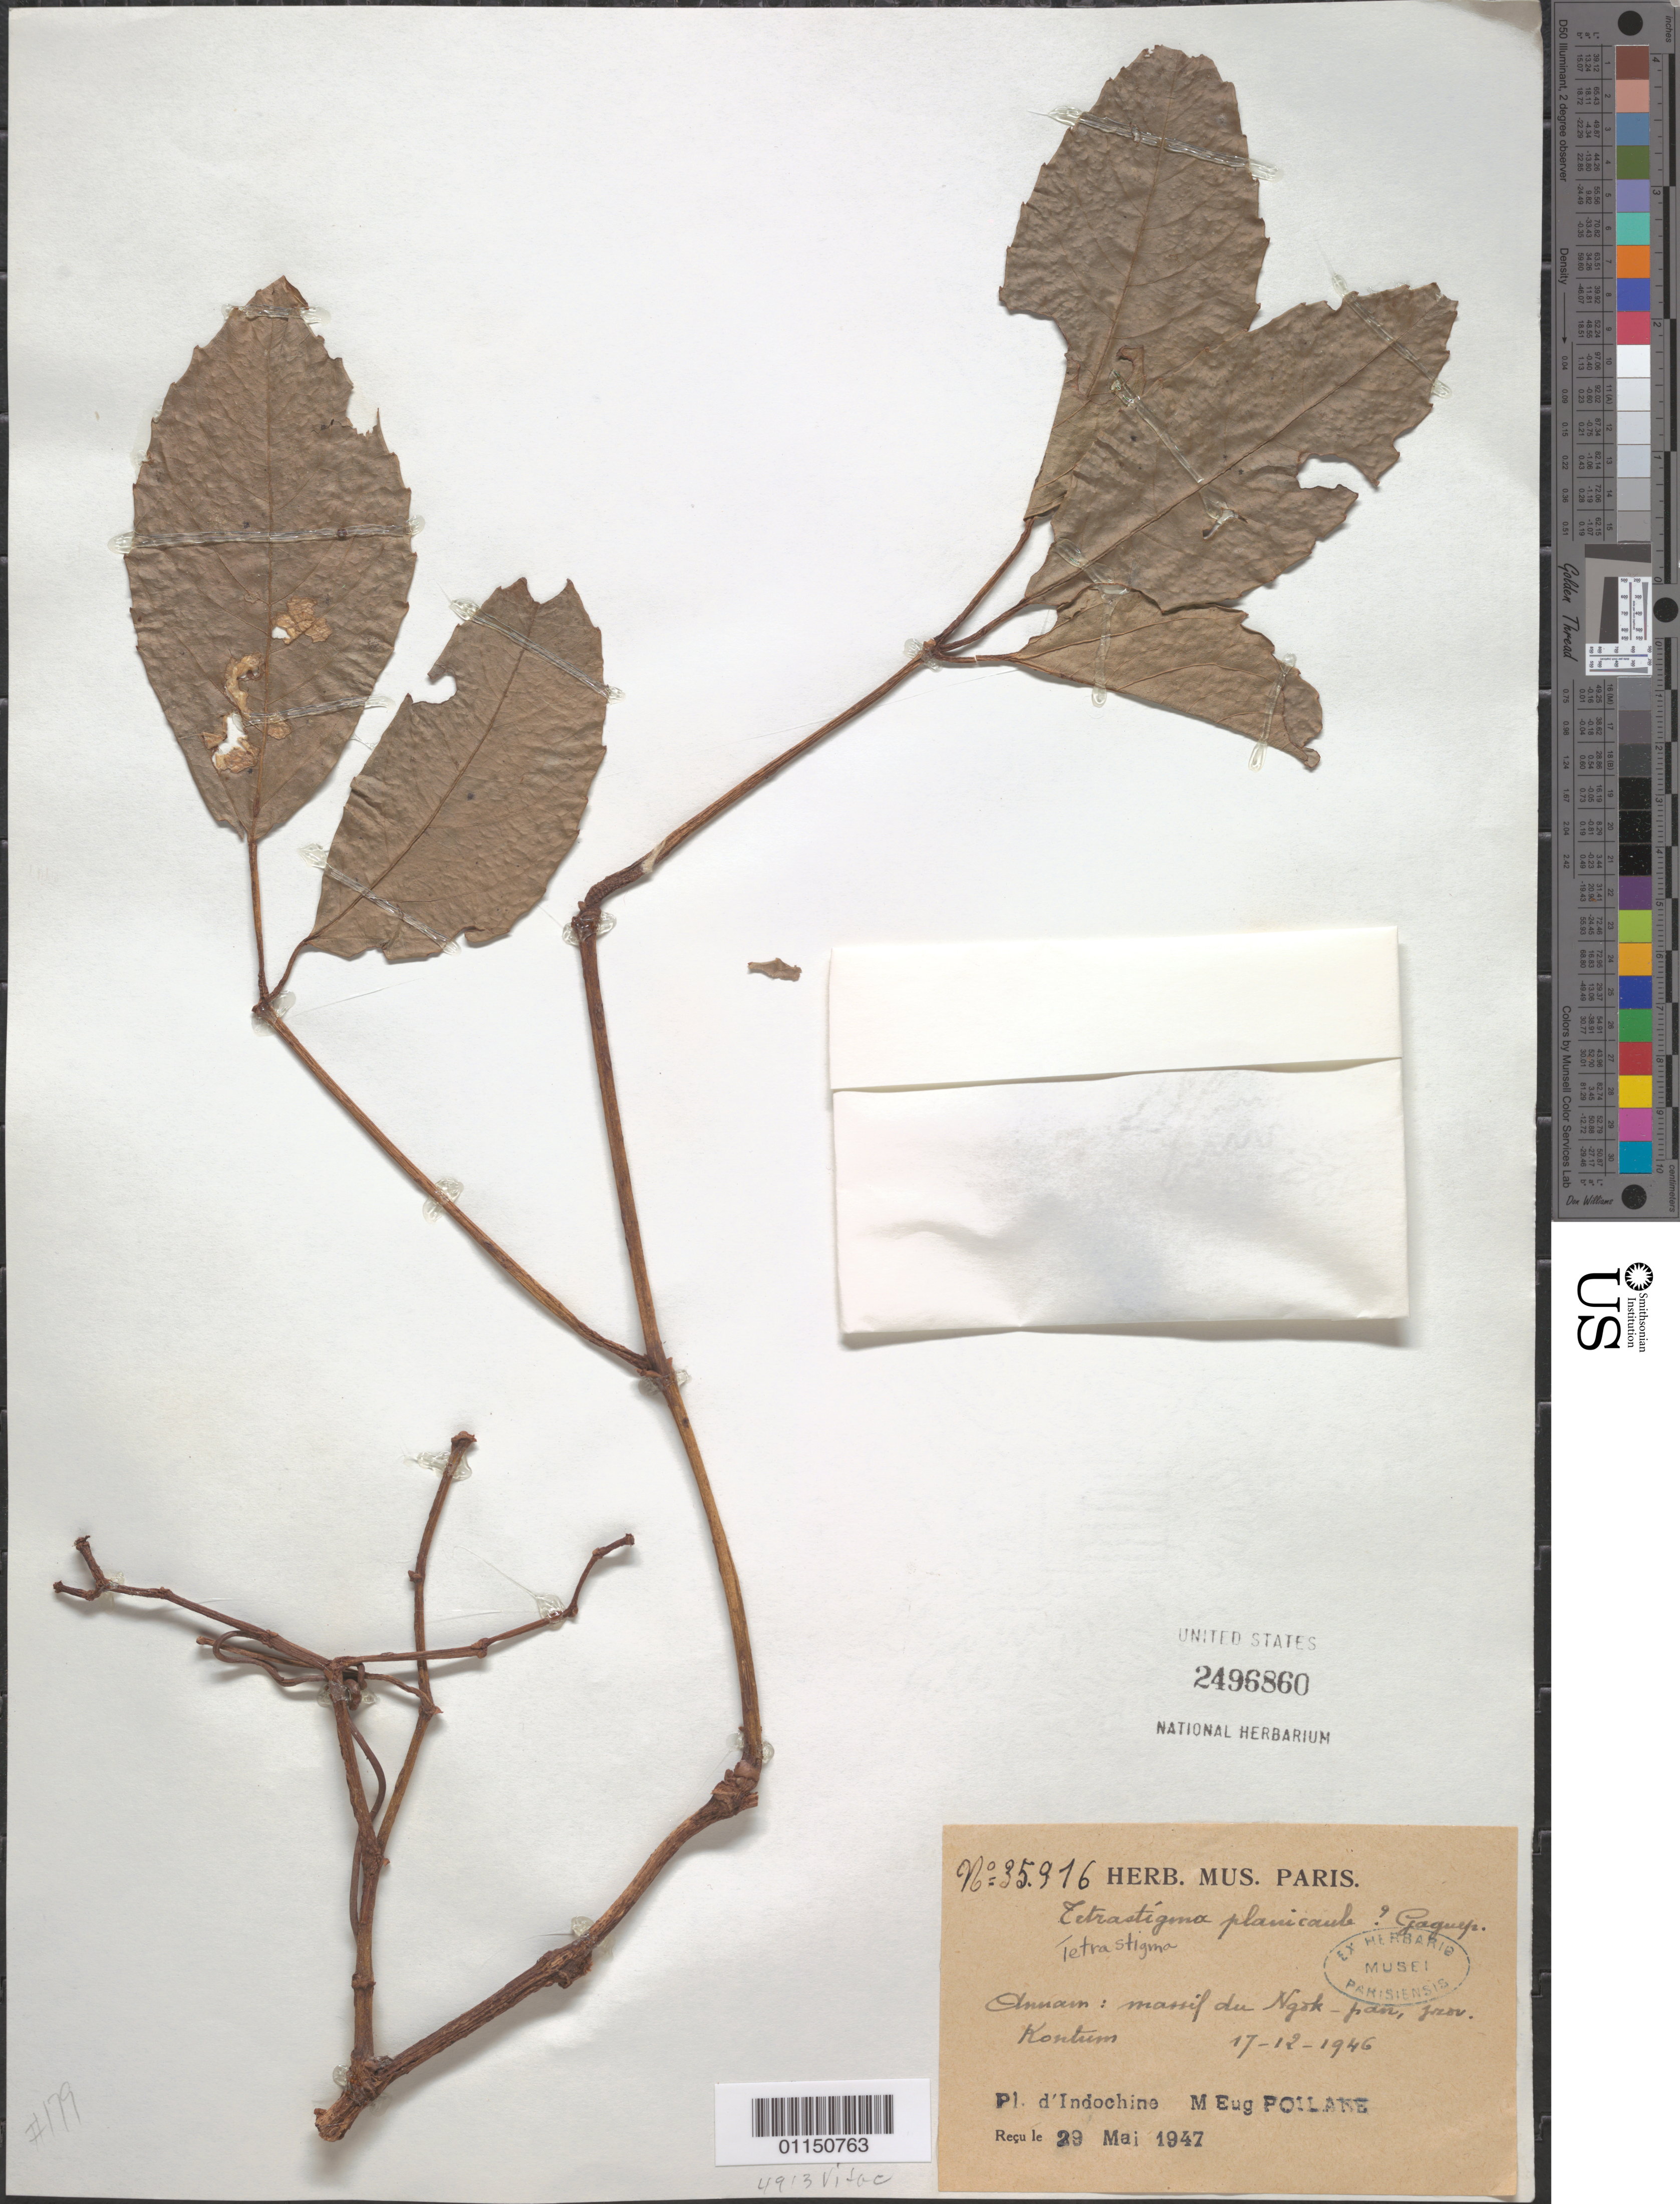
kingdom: Plantae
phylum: Tracheophyta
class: Magnoliopsida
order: Vitales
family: Vitaceae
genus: Tetrastigma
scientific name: Tetrastigma planicaule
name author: (W. Hook.) Gagnep.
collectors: E. Poilane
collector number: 35916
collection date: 1946-12-17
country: Vietnam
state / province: Annam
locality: Kontum Prov.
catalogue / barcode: US 2496860